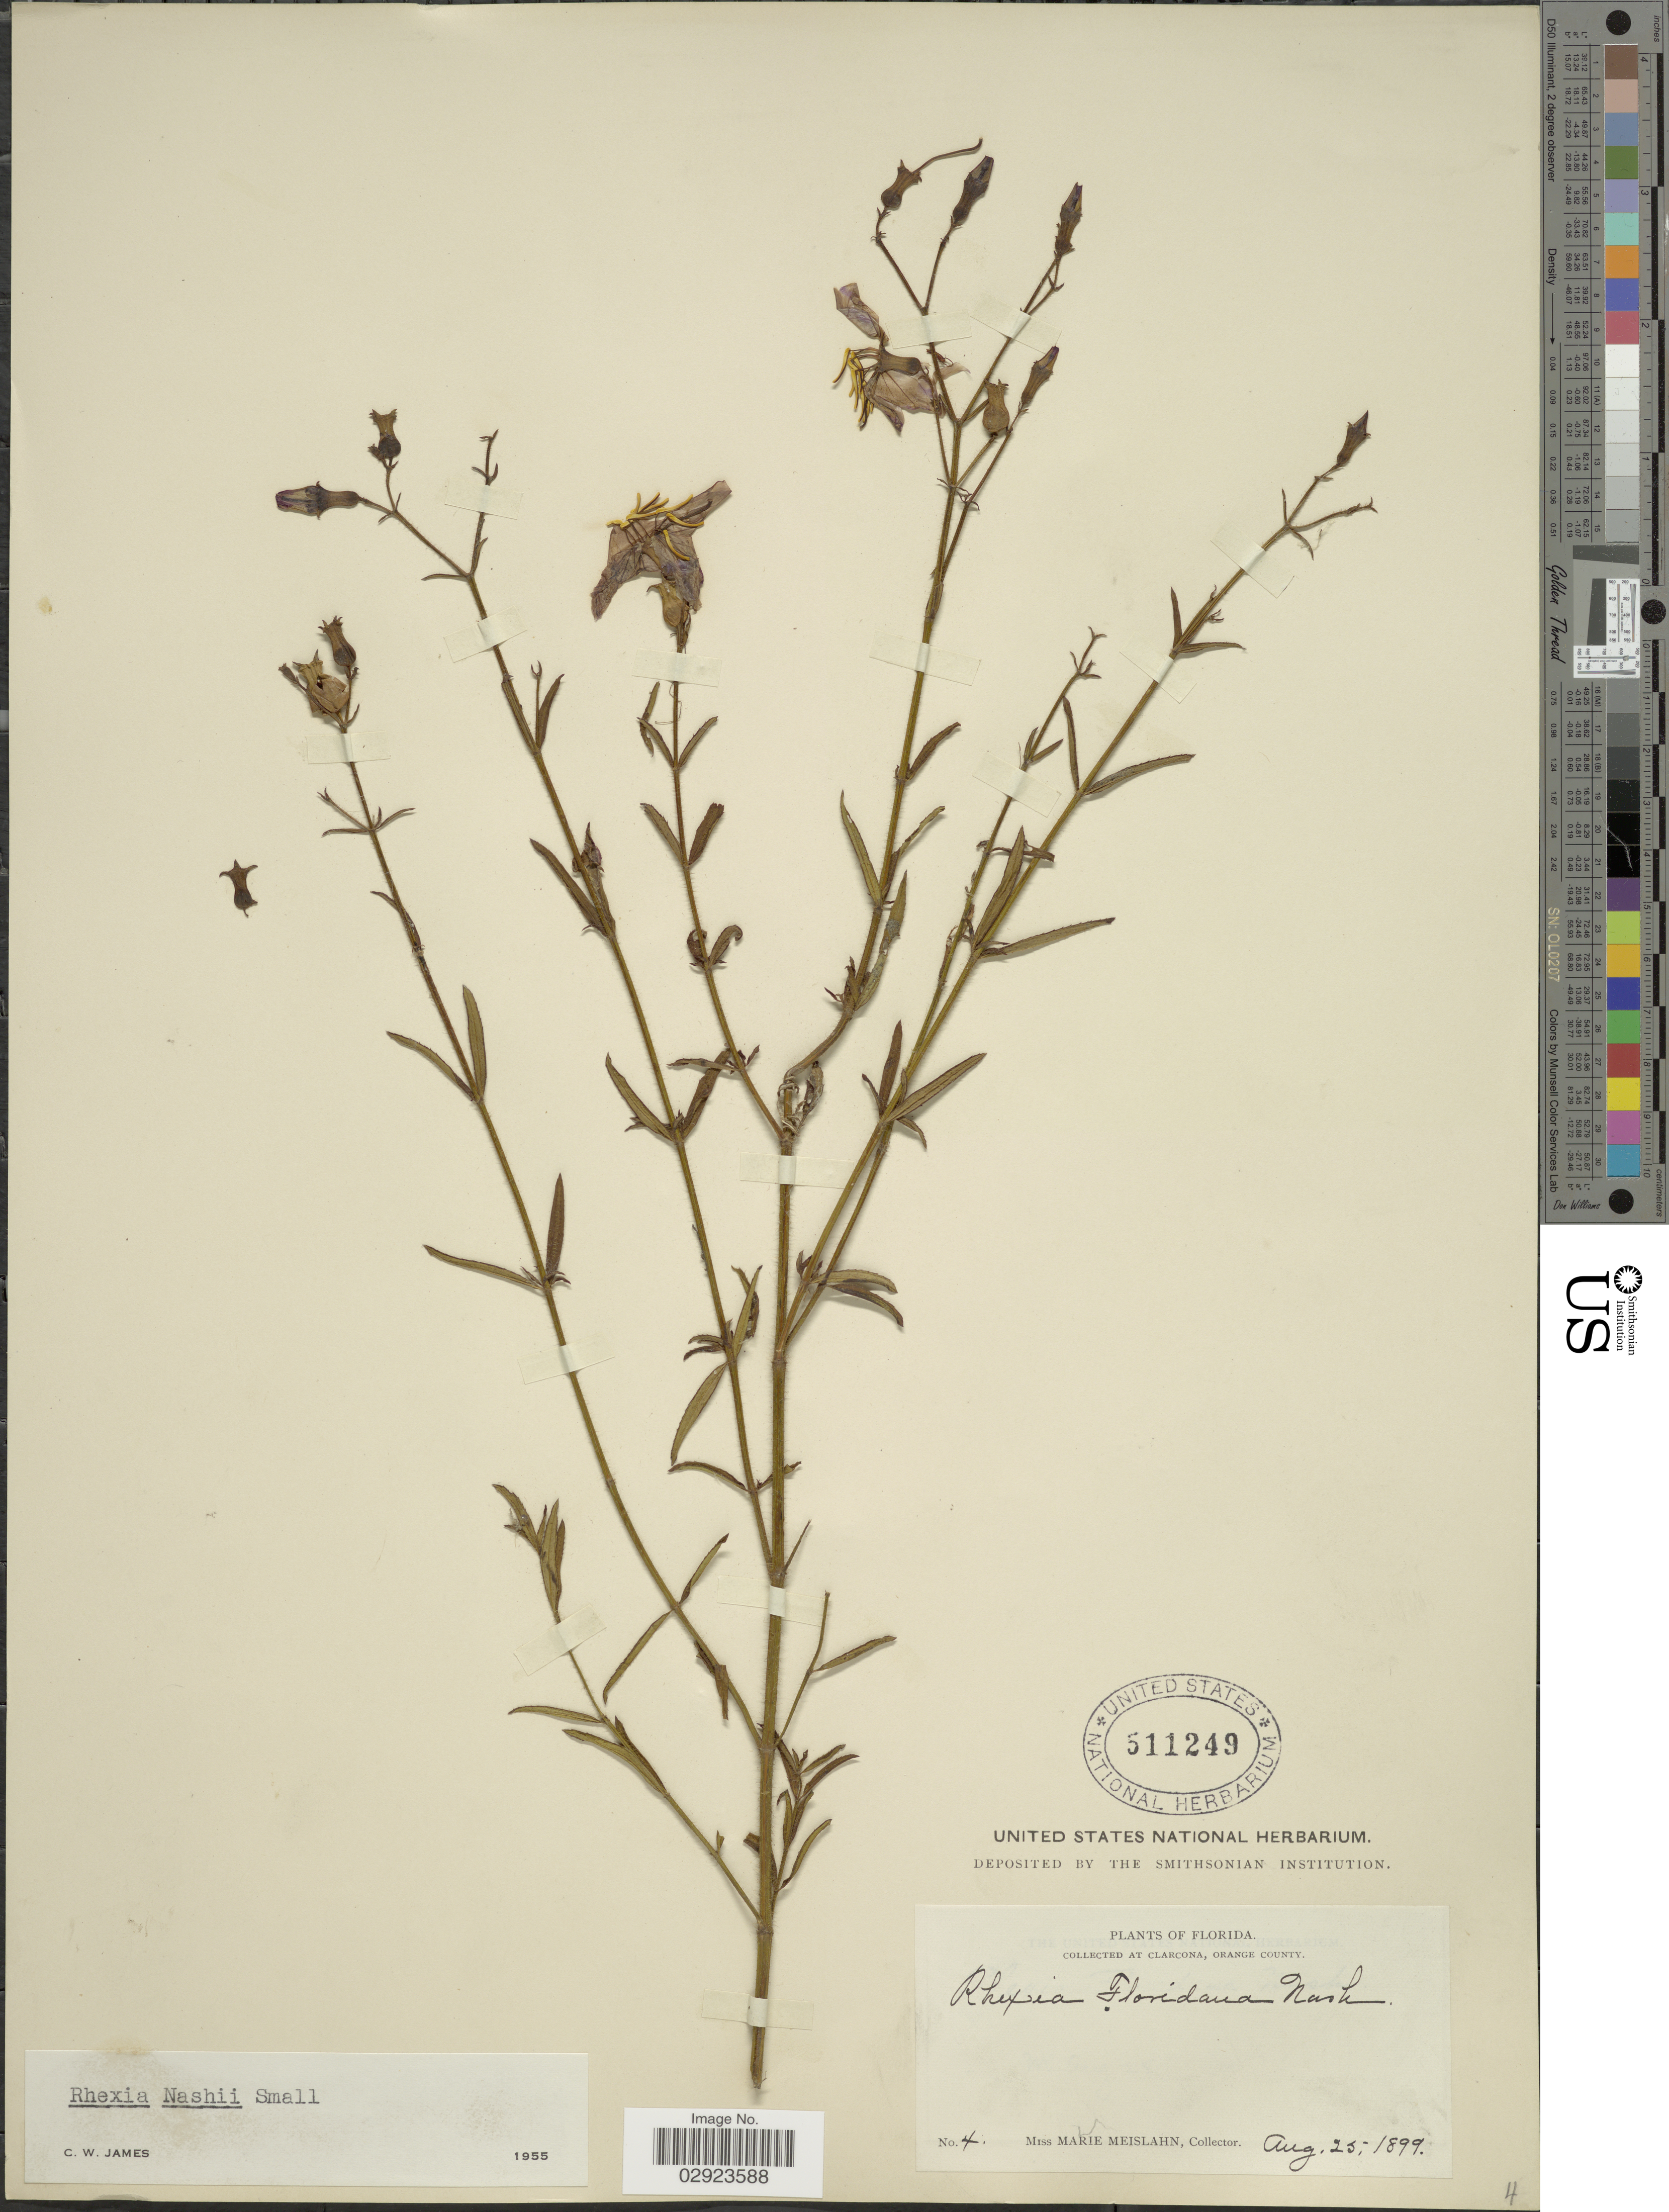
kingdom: Plantae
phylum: Tracheophyta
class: Magnoliopsida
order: Myrtales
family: Melastomataceae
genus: Rhexia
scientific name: Rhexia nashii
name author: Small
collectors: M. Meislahn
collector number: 4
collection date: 1899-08-25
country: United States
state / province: Florida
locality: At Clarcona, Orange County.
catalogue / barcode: US 511249